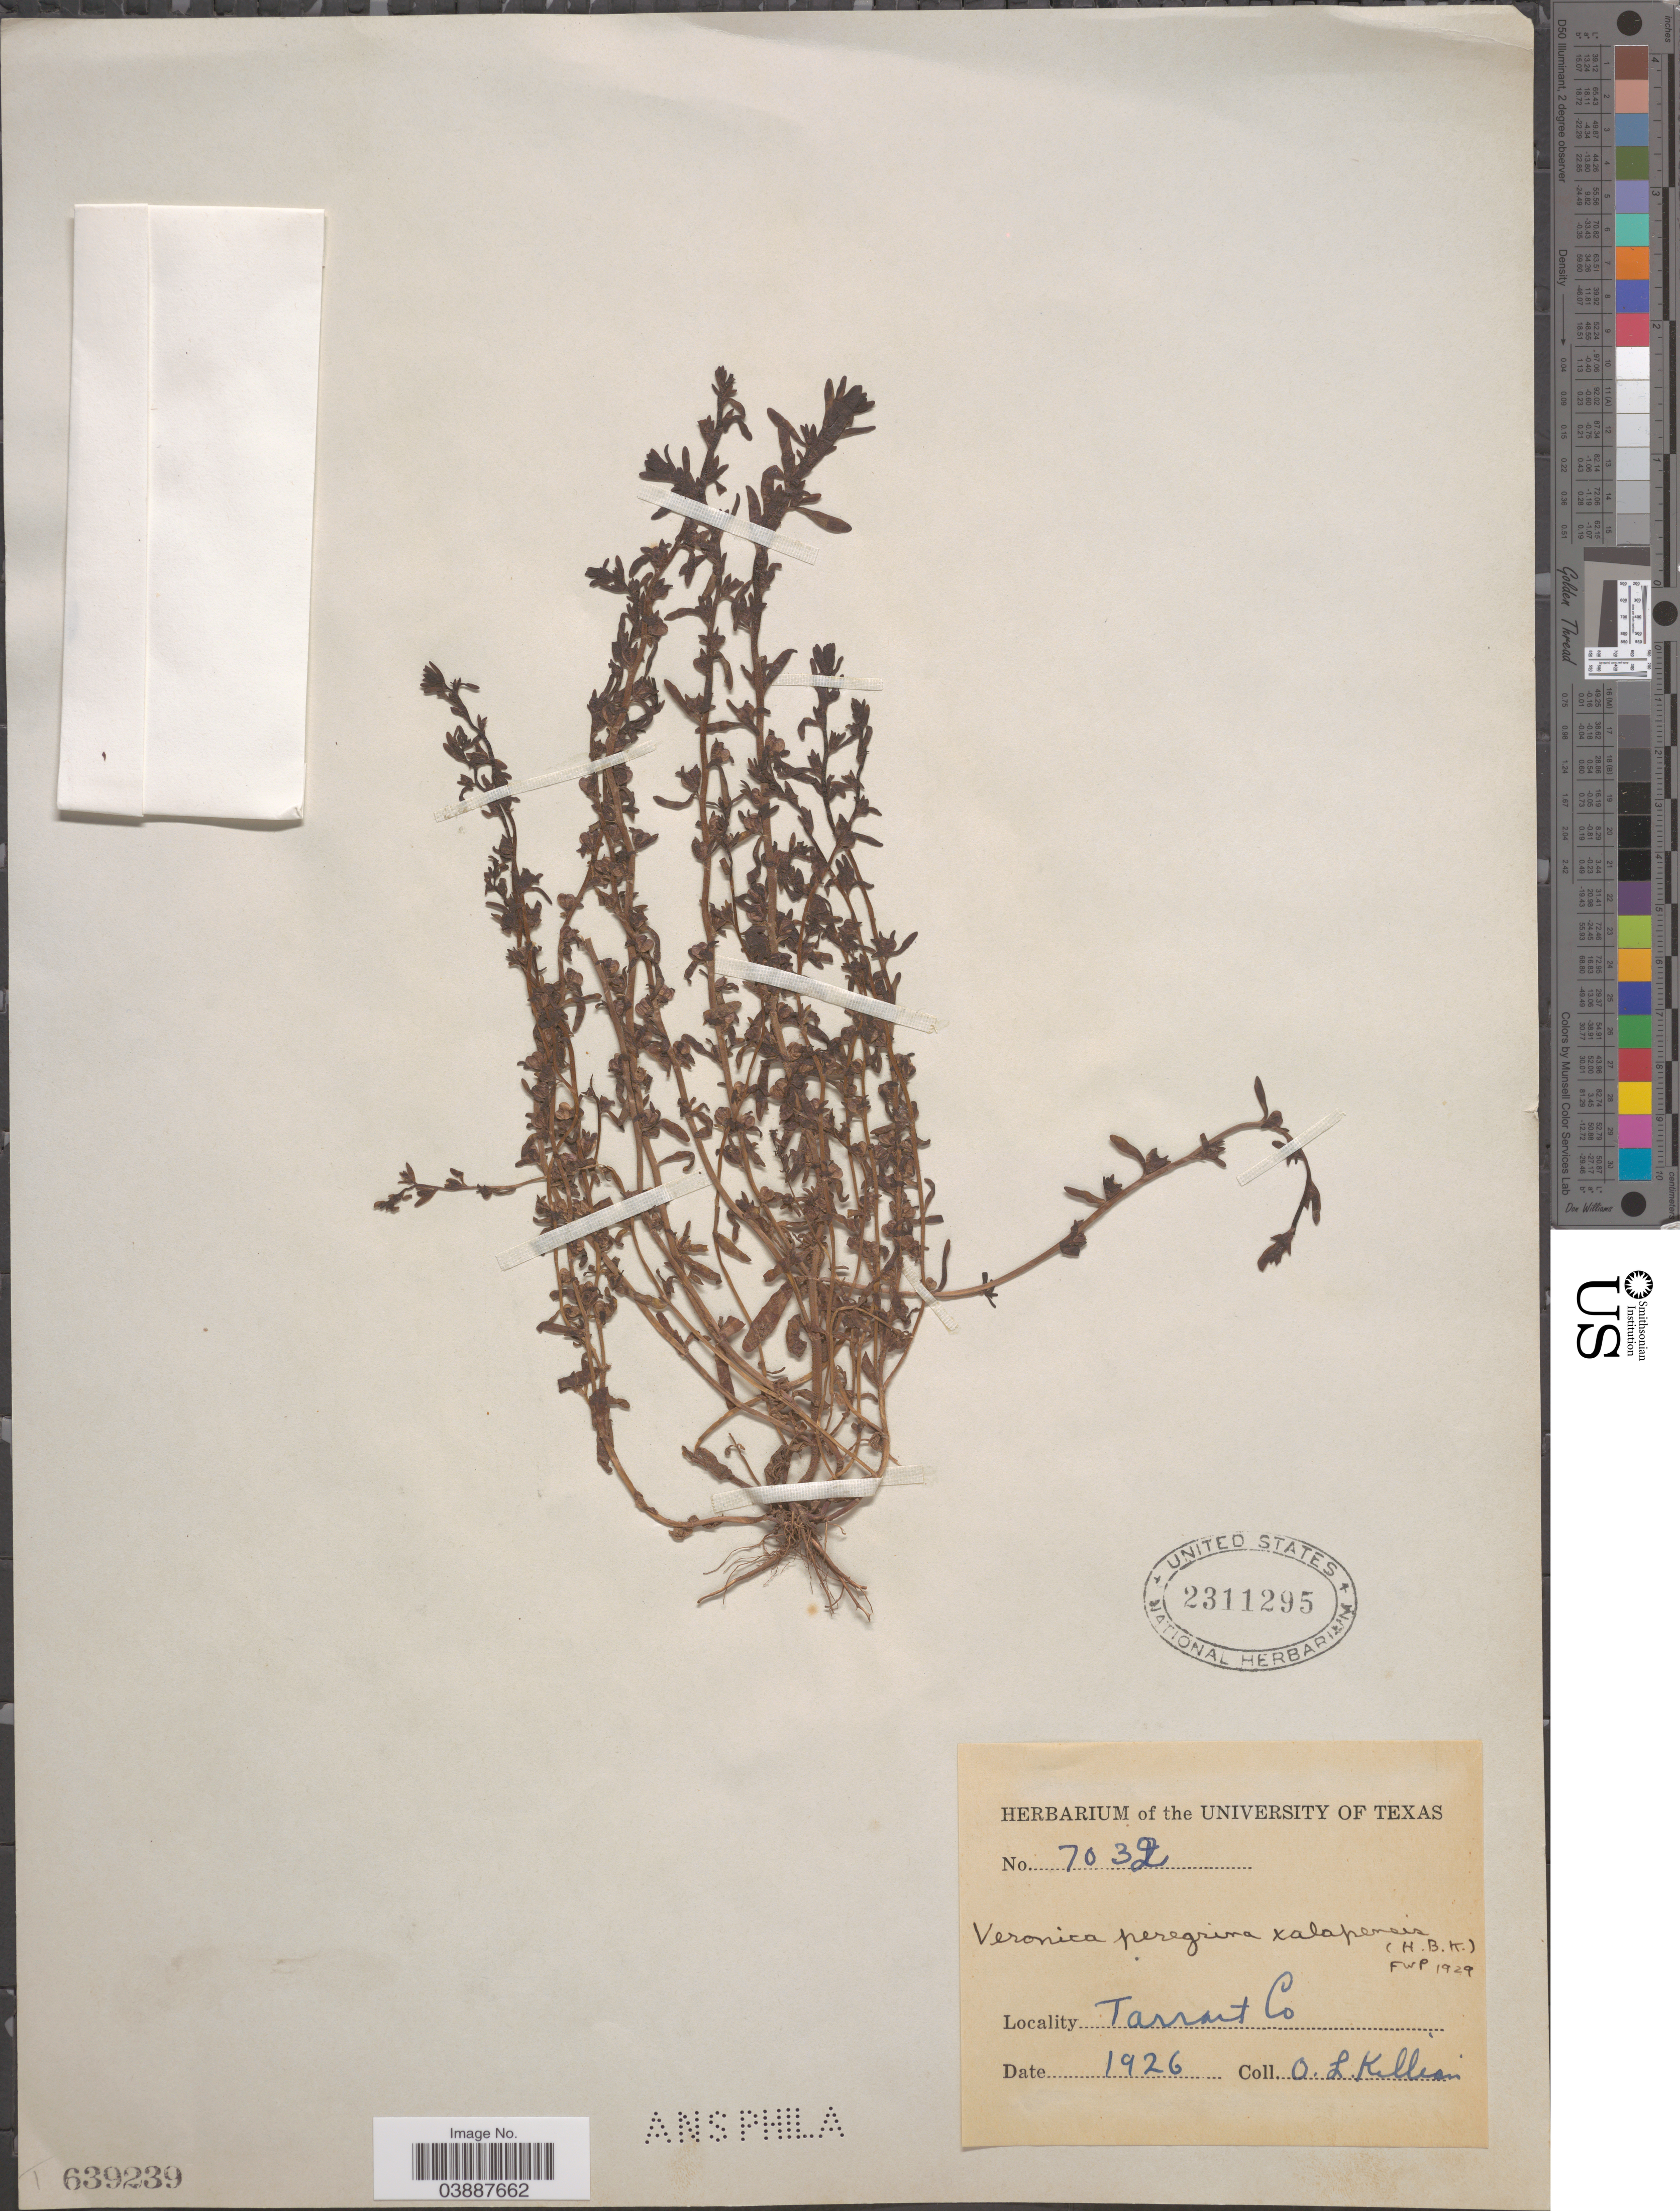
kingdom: Plantae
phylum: Tracheophyta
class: Magnoliopsida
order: Lamiales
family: Plantaginaceae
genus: Veronica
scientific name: Veronica peregrina var. xalapensis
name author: Kunth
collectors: O. Killian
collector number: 7032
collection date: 1926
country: United States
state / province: Texas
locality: Tarrant Co.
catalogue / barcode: US 2311295